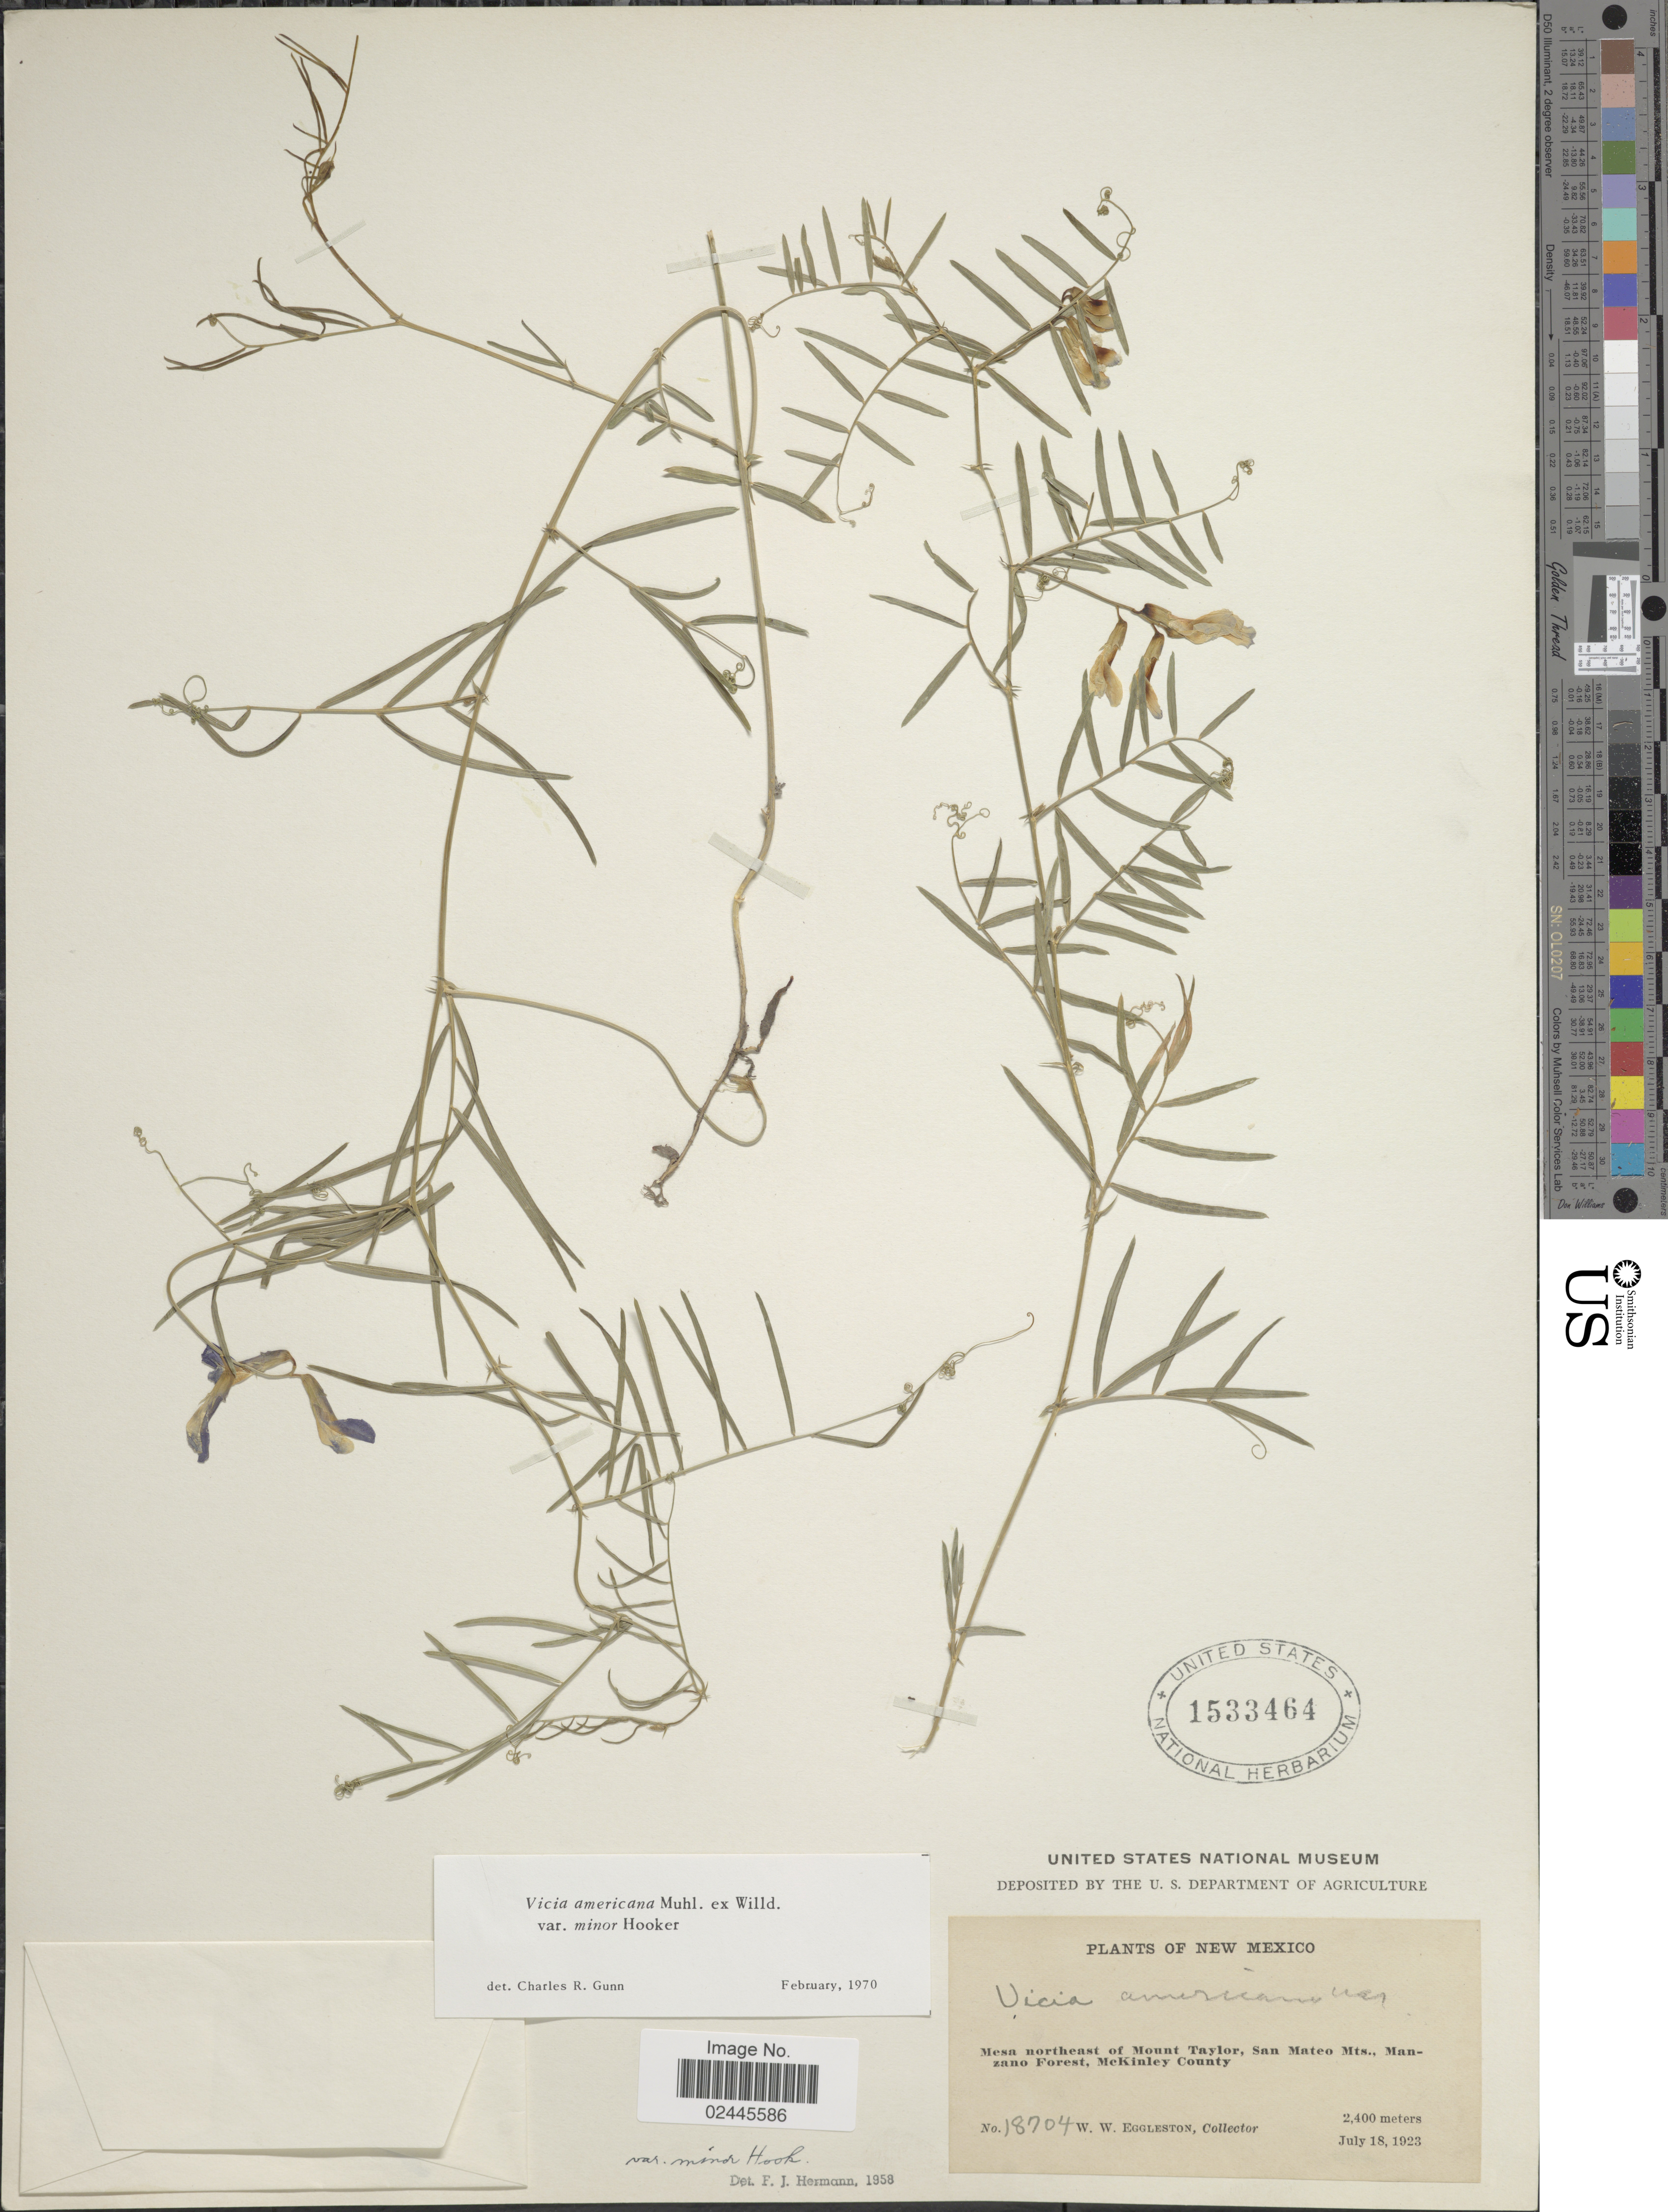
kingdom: Plantae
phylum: Tracheophyta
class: Magnoliopsida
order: Fabales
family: Fabaceae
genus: Vicia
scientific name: Vicia americana var. minor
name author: Hook.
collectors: W. W. Eggleston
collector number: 18704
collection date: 1923-07-18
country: United States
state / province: New Mexico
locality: Mesa northeast of Mount Taylor, San Mateo Mts., Manzano Forest, McKinley County.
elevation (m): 2400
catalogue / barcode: US 1533464